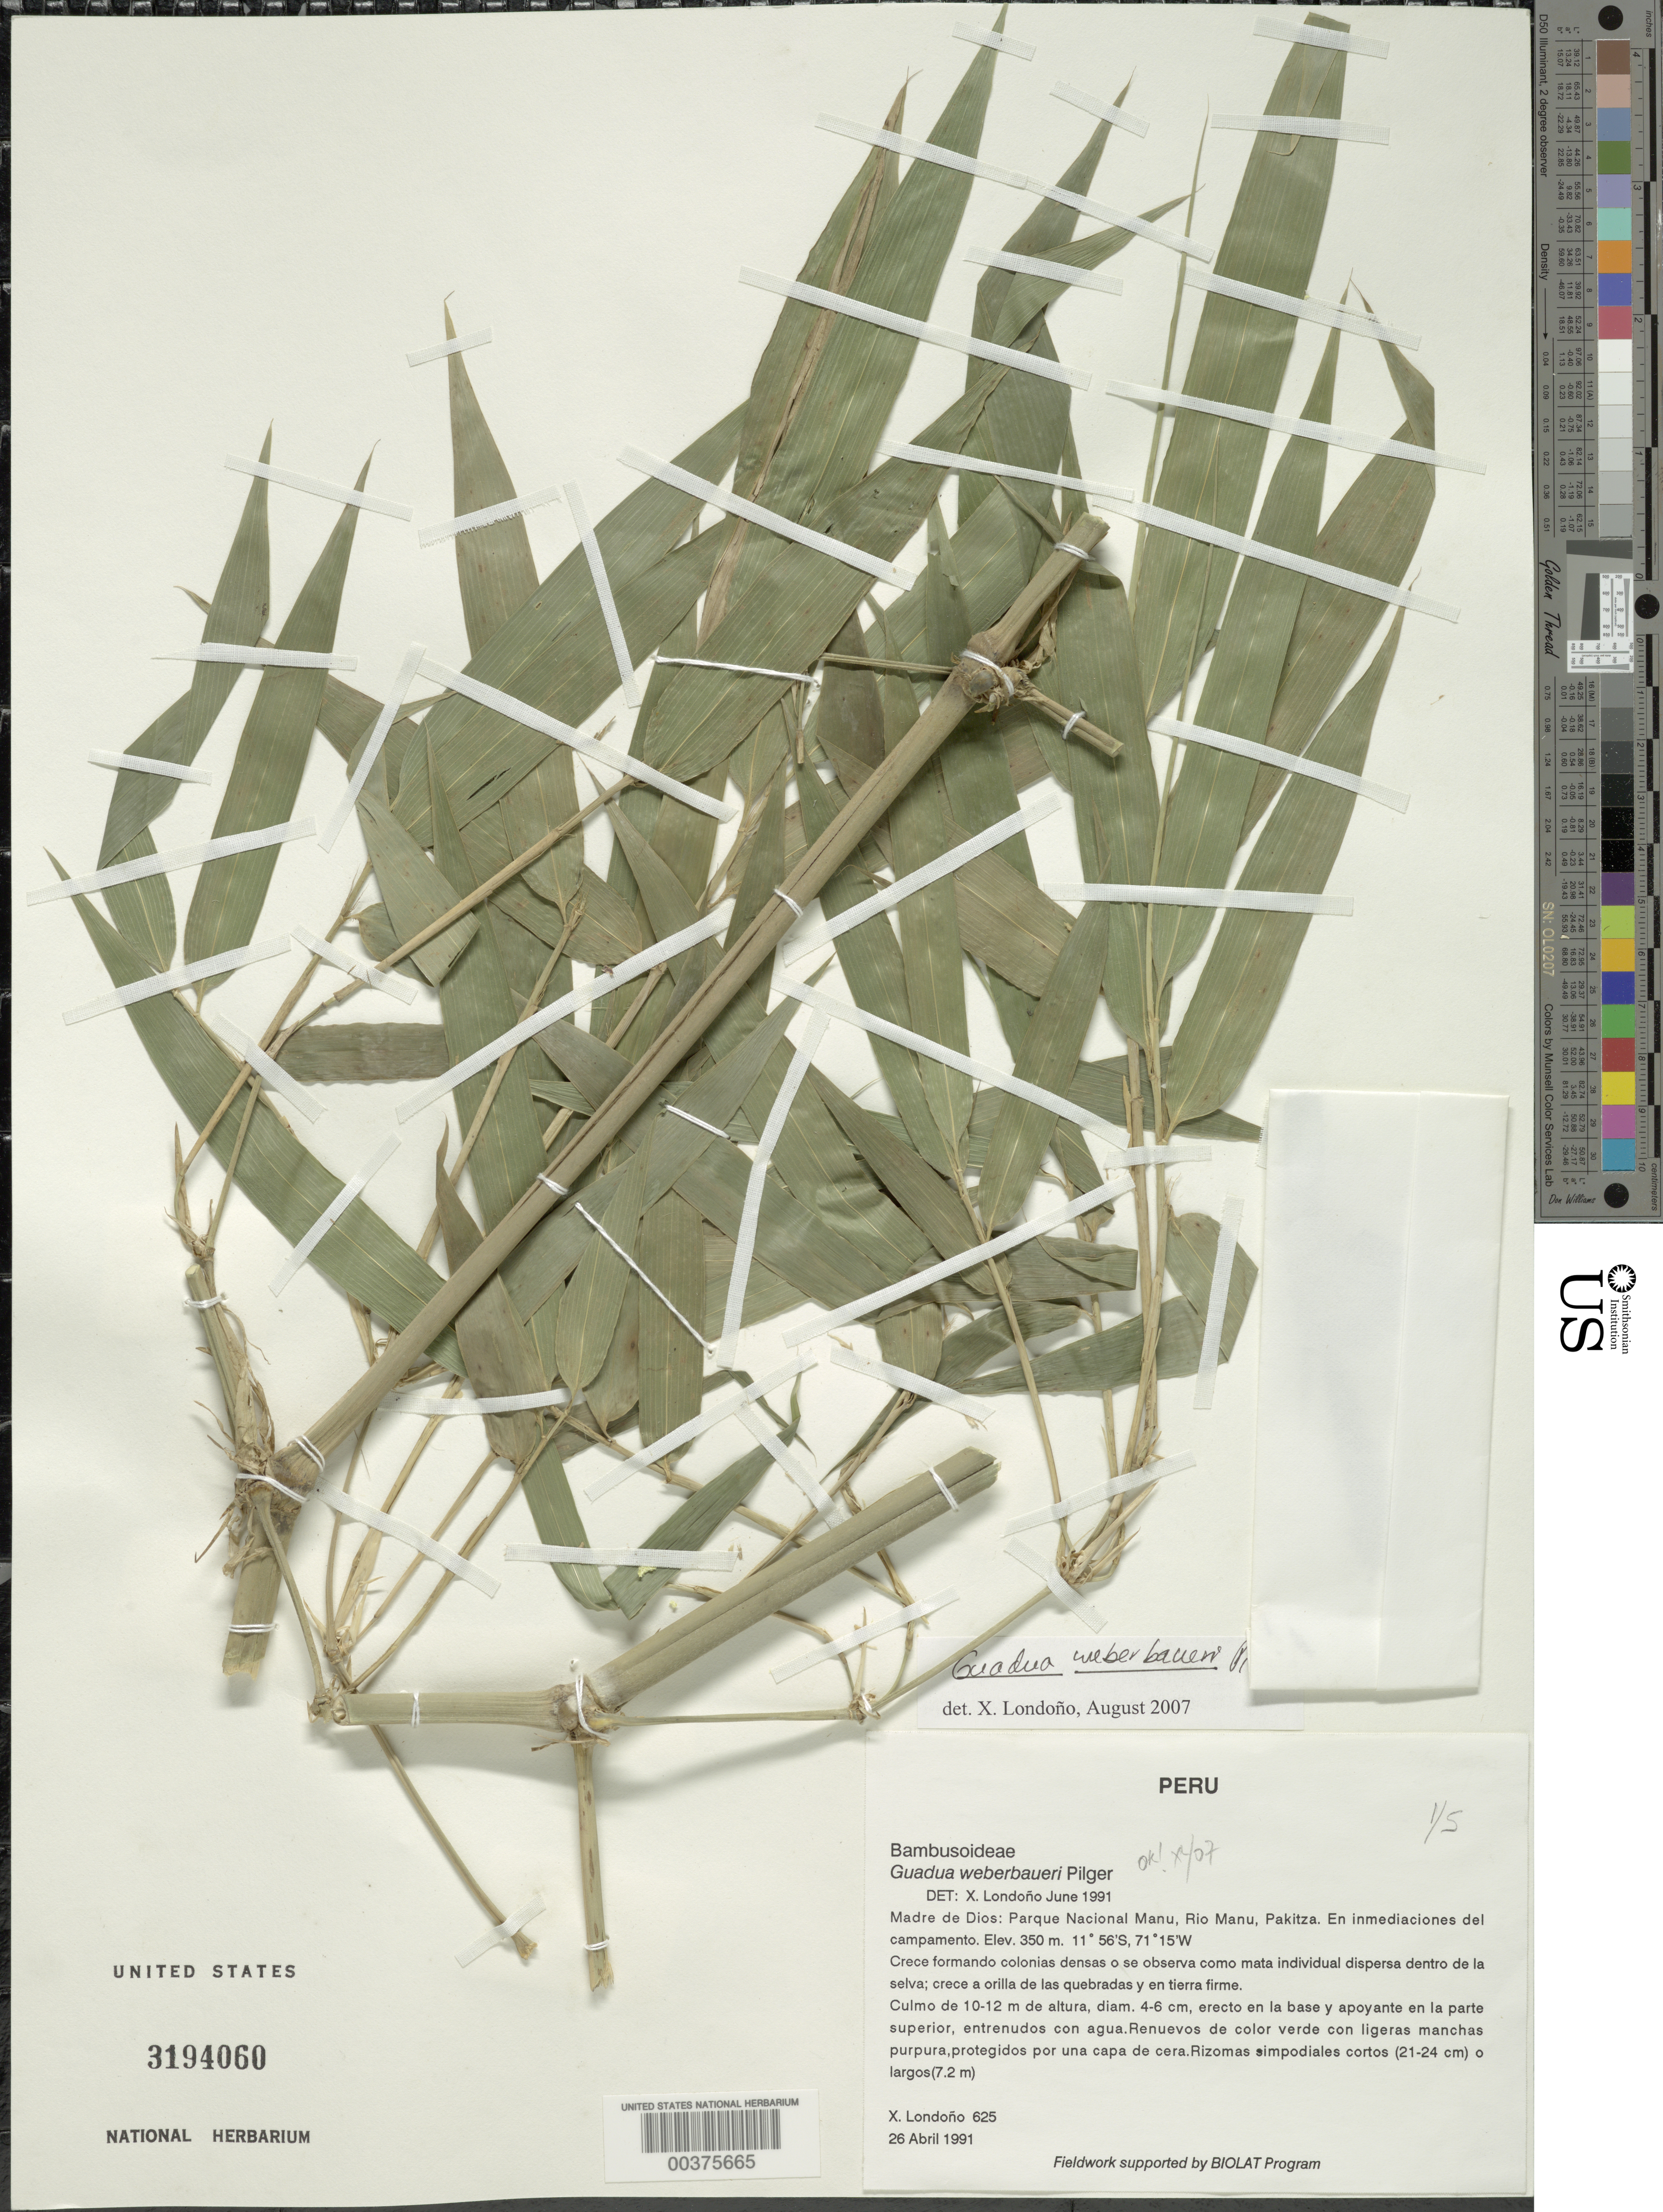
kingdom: Plantae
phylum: Tracheophyta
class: Liliopsida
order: Poales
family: Poaceae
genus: Guadua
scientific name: Guadua weberbaueri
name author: Pilg.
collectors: X. Londoño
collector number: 625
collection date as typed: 26 Apr 1991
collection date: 1991-04-26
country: Peru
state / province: Madre de Dios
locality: Parque nacional manu, rio manu, pakitza; en inmediaciones del campamento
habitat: Selva; creace a orilla de las quebradas y en tierra firme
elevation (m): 350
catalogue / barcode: US 3194060